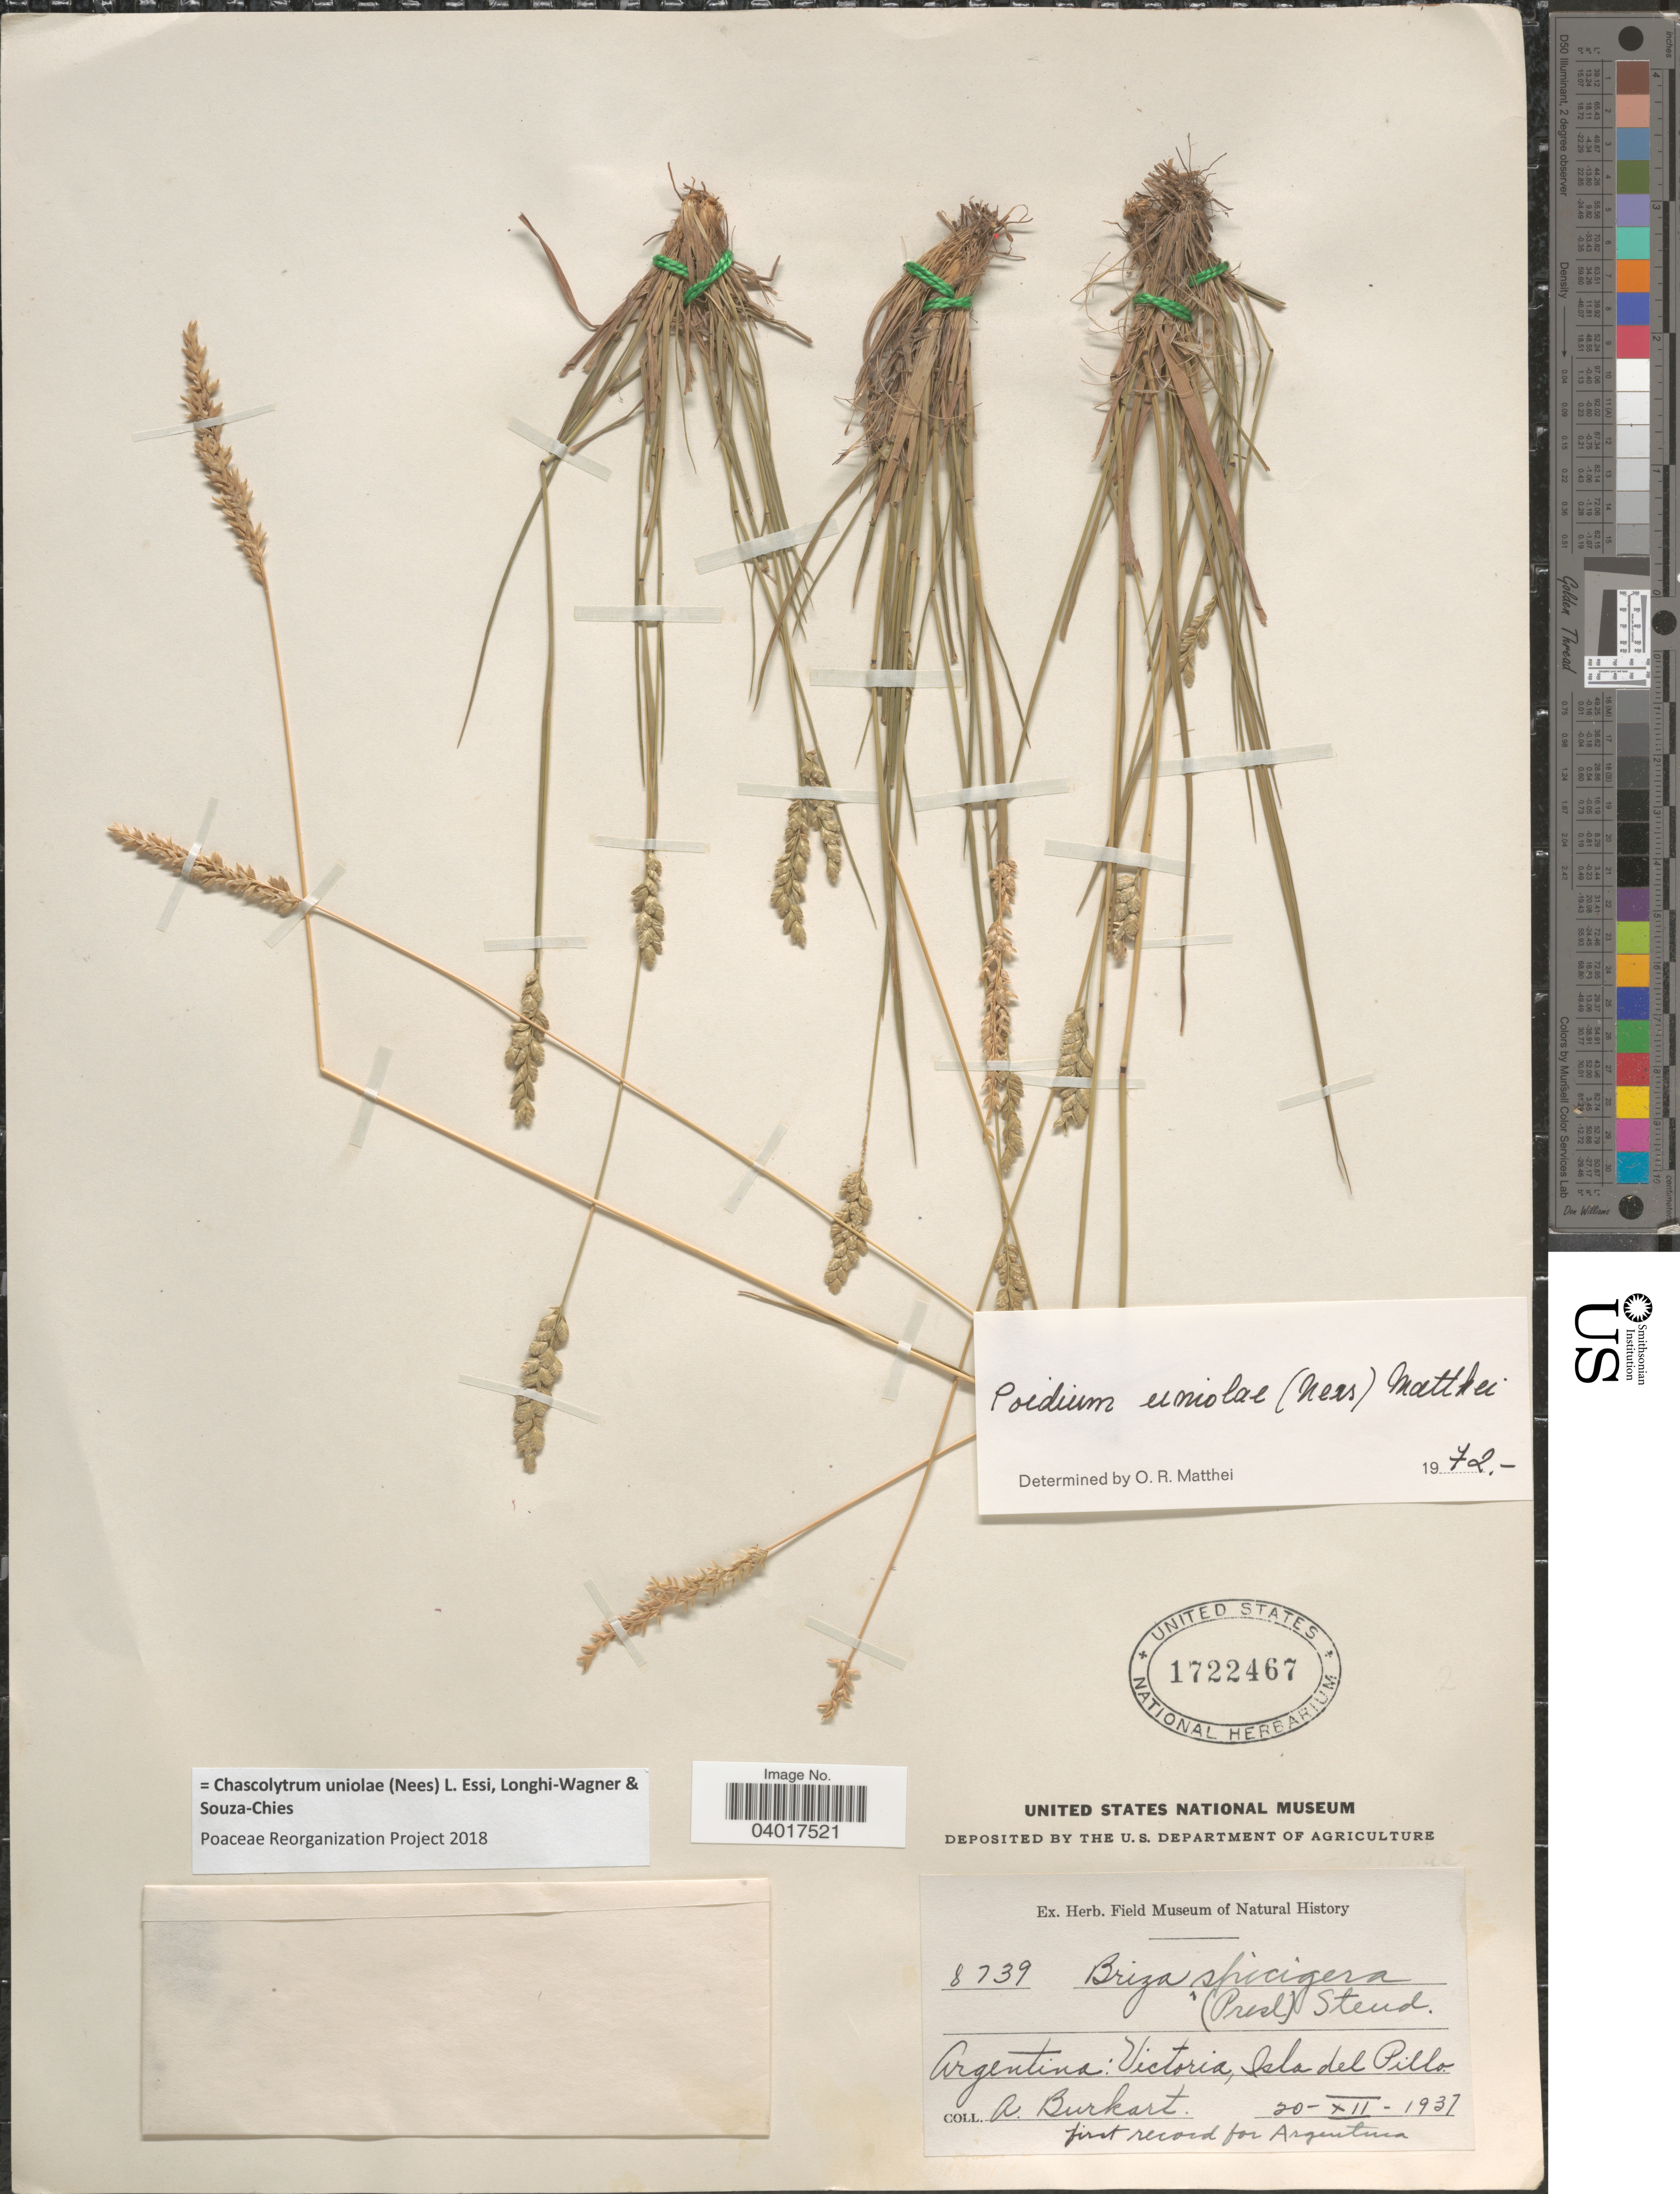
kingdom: Plantae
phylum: Tracheophyta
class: Liliopsida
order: Poales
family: Poaceae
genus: Chascolytrum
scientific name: Chascolytrum uniolae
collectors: A. E. Burkart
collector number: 8739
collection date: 1937-12-20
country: Argentina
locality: Victoria, Isla del Pillo.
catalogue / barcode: US 1722467